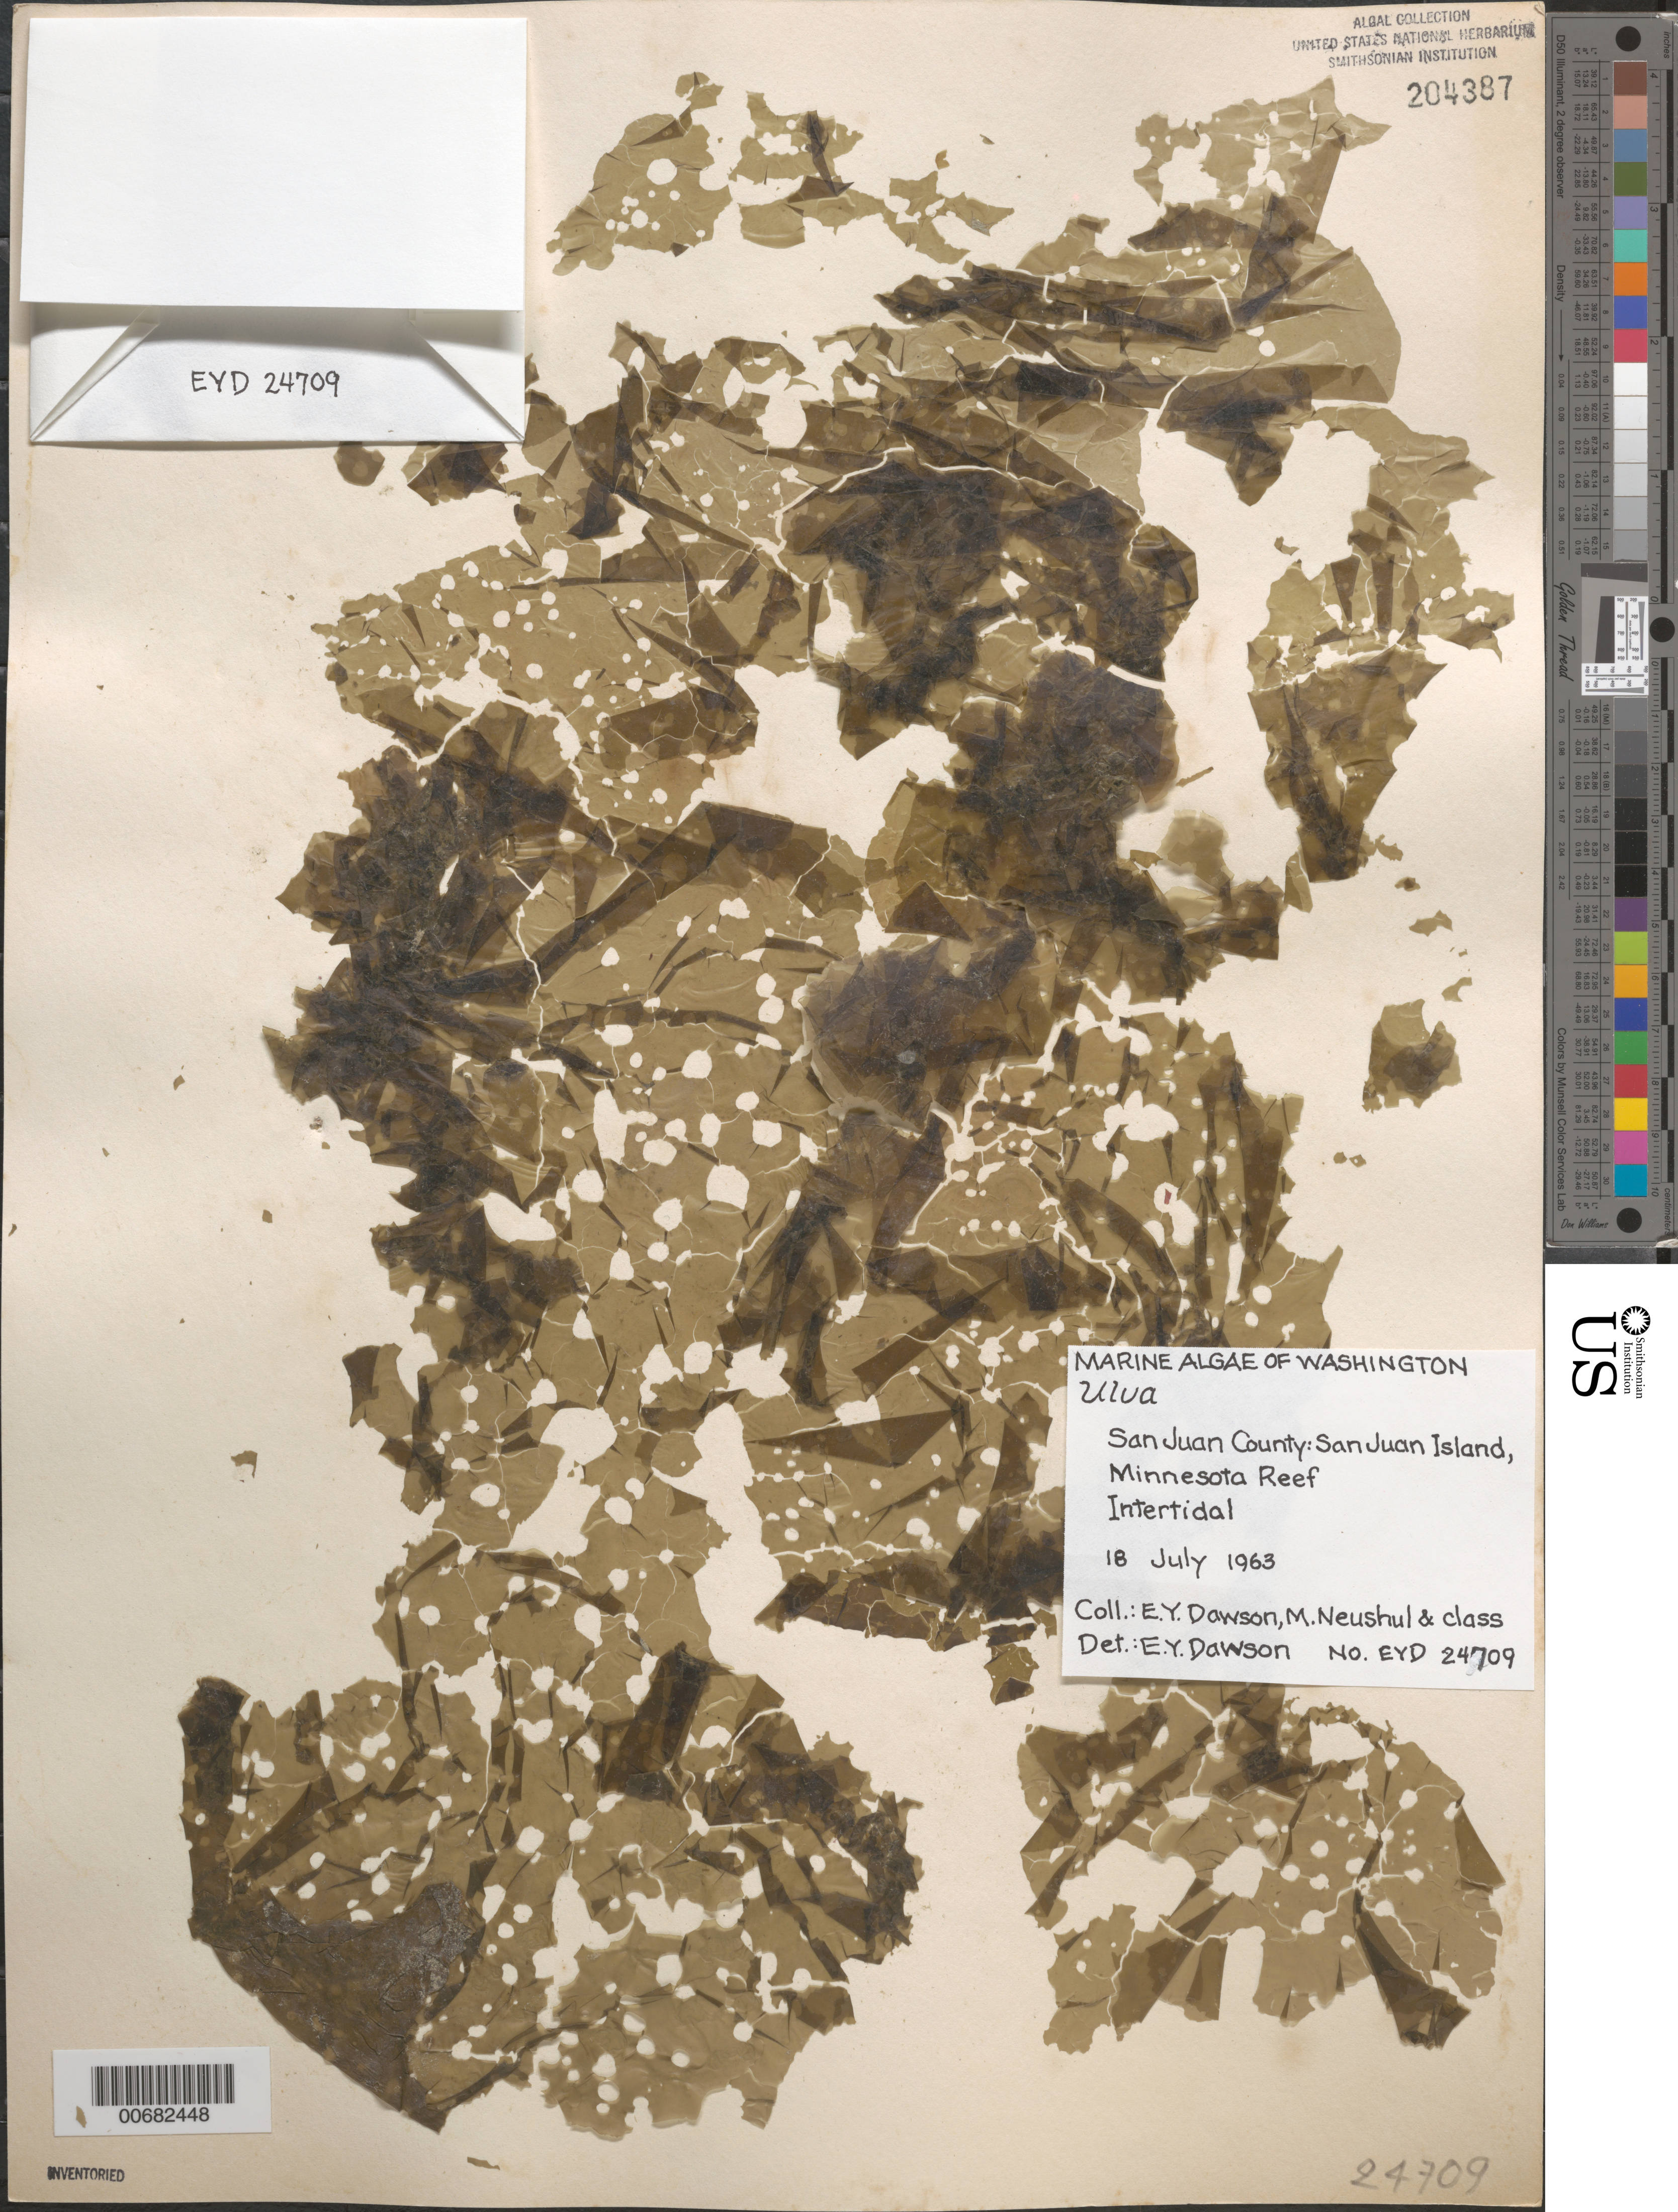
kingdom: Plantae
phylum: Chlorophyta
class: Ulvophyceae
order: Ulvales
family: Ulvaceae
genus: Ulva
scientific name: Ulva sp.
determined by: Dawson, E. Y.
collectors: E. Y. Dawson, M. Neushul & Algae Class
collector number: EYD 24709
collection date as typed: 18 Jul 1963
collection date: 1963-07-18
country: United States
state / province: Washington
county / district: San Juan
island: San Juan Island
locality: Minnesota Reef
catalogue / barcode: US 204387